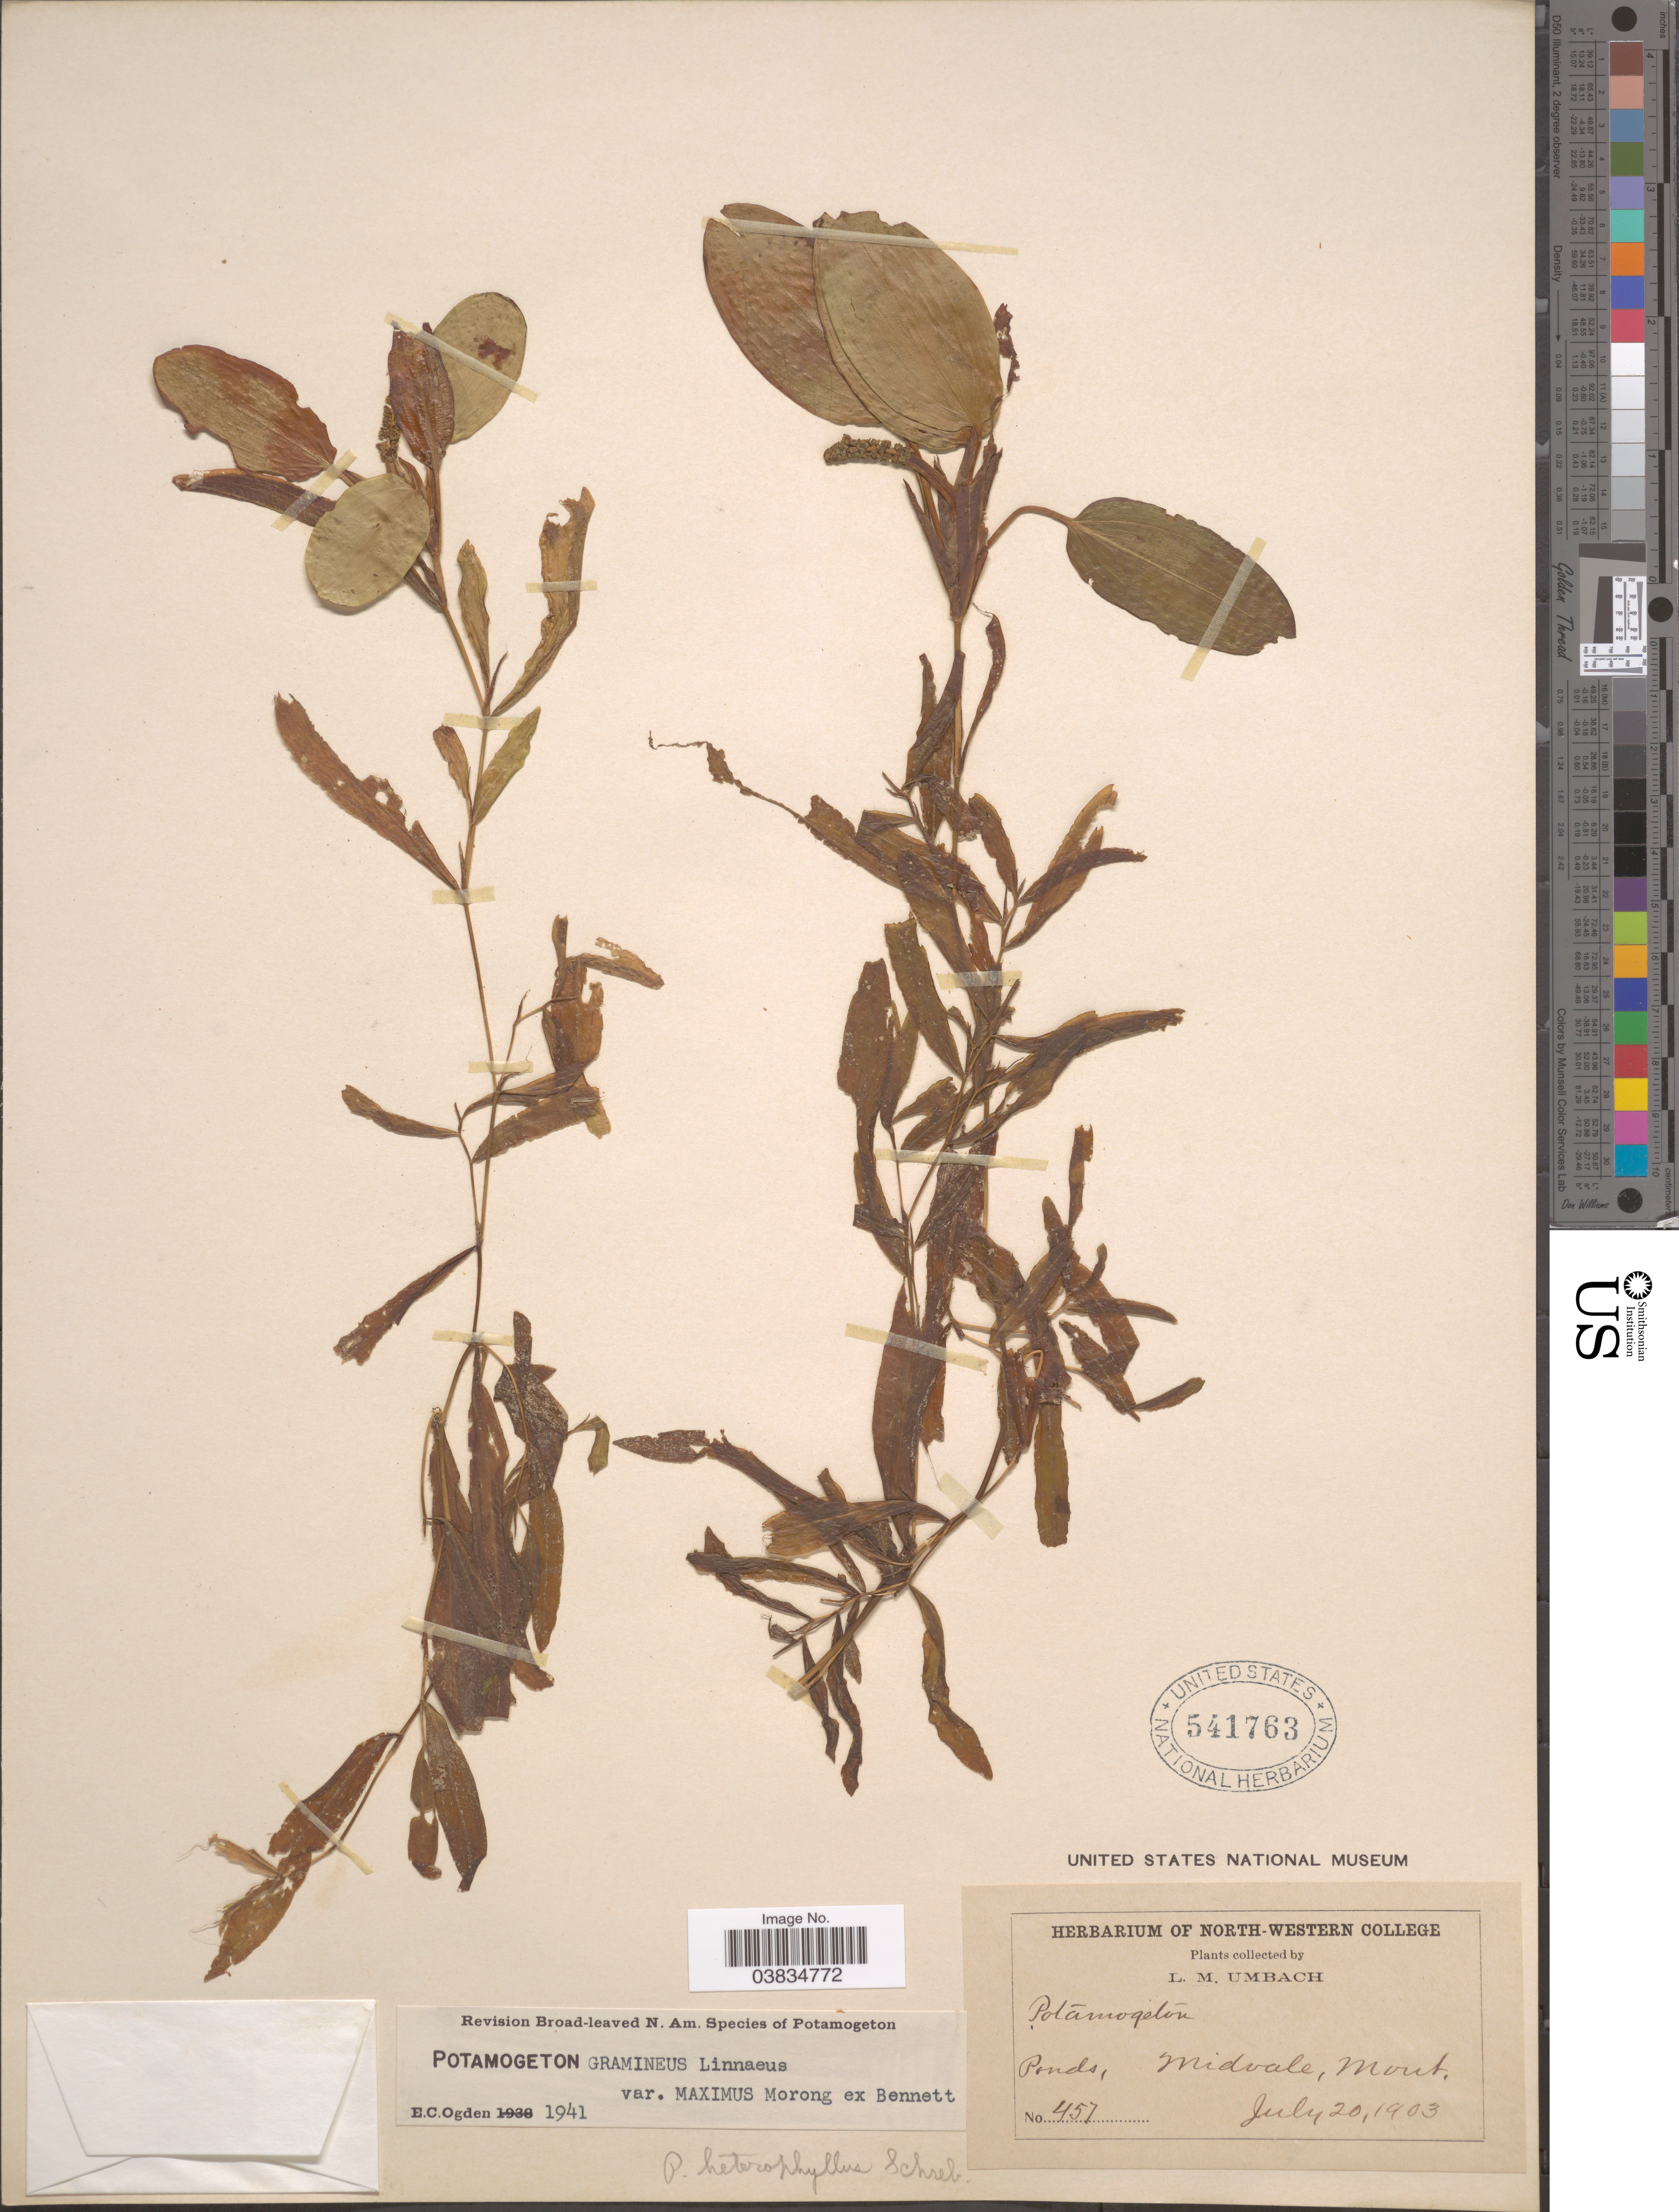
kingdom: Plantae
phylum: Tracheophyta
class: Liliopsida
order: Alismatales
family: Potamogetonaceae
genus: Potamogeton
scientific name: Potamogeton gramineus var. maximus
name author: Morong ex A. Benn.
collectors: L. M. Umbach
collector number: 457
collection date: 1903-07-20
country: United States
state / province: Montana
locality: Ponds, Midvale.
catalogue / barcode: US 541763